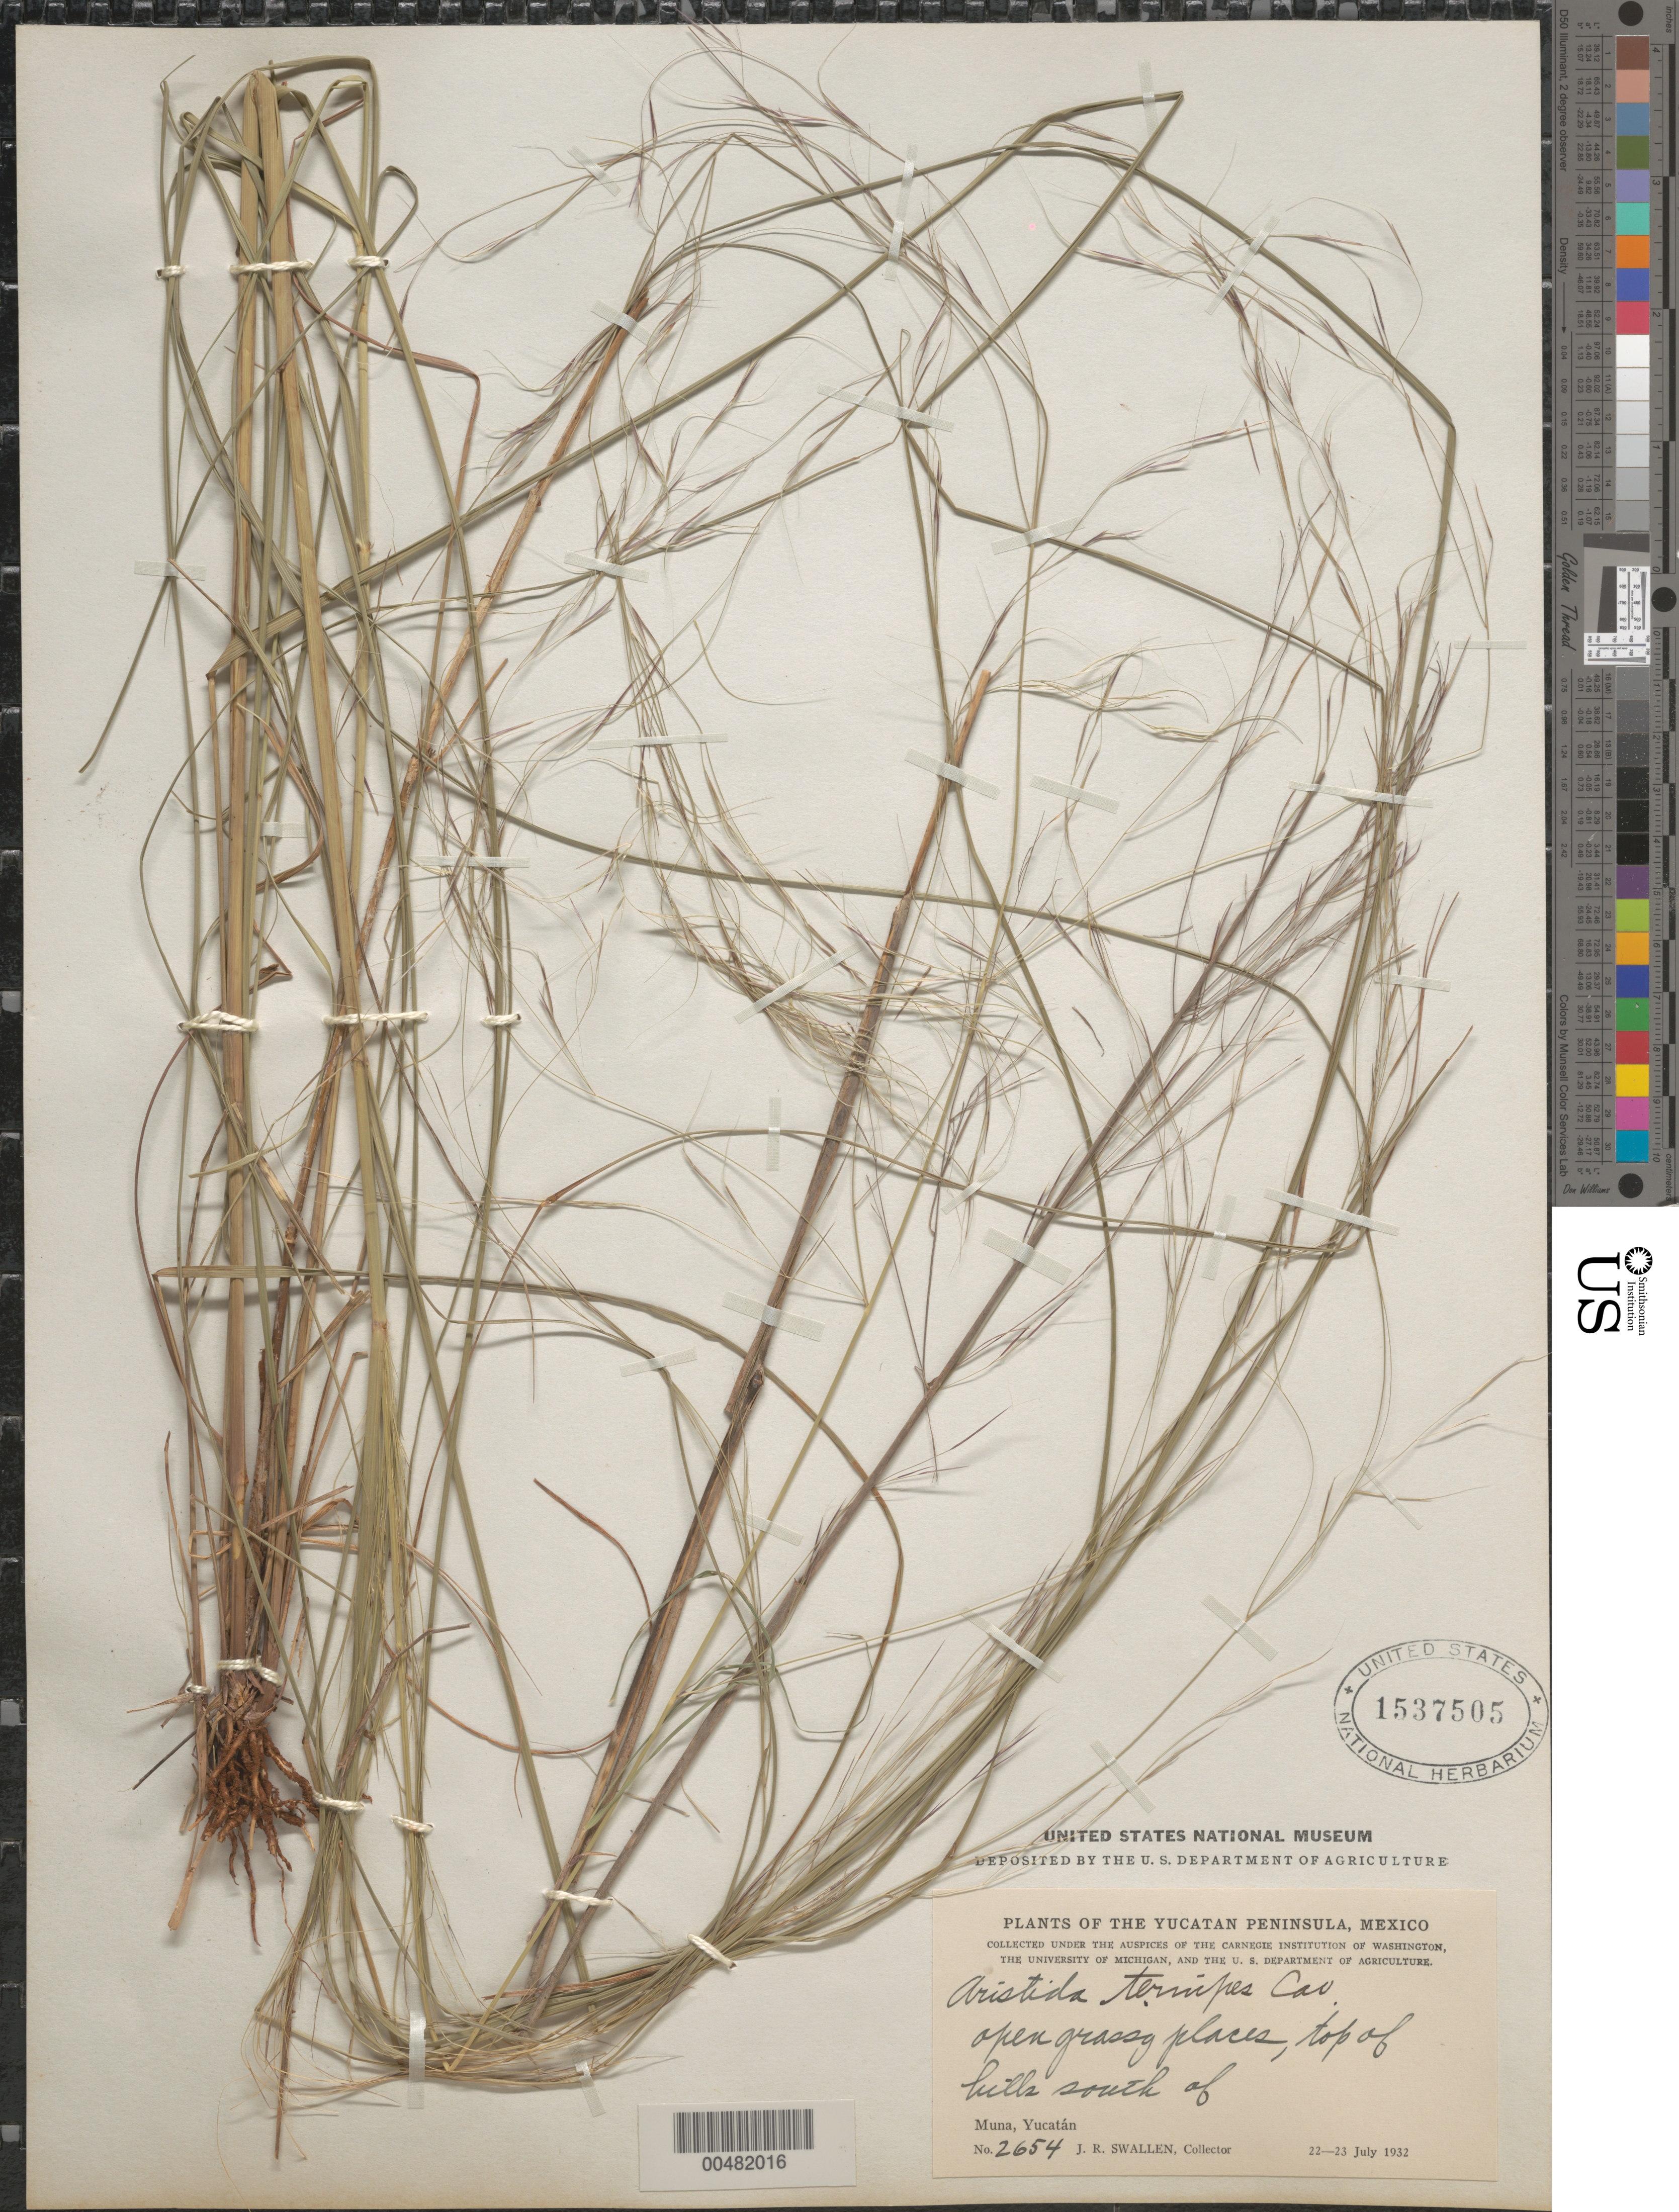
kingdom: Plantae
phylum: Tracheophyta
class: Liliopsida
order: Poales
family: Poaceae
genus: Aristida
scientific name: Aristida ternipes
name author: Cav.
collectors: J. R. Swallen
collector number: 2654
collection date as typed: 22 Jul 1932 to 23 Jul 1932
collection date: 1932-07-22/1932-07-23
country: Mexico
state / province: Yucatan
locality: Top of hills S of Muna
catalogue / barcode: US 1537505